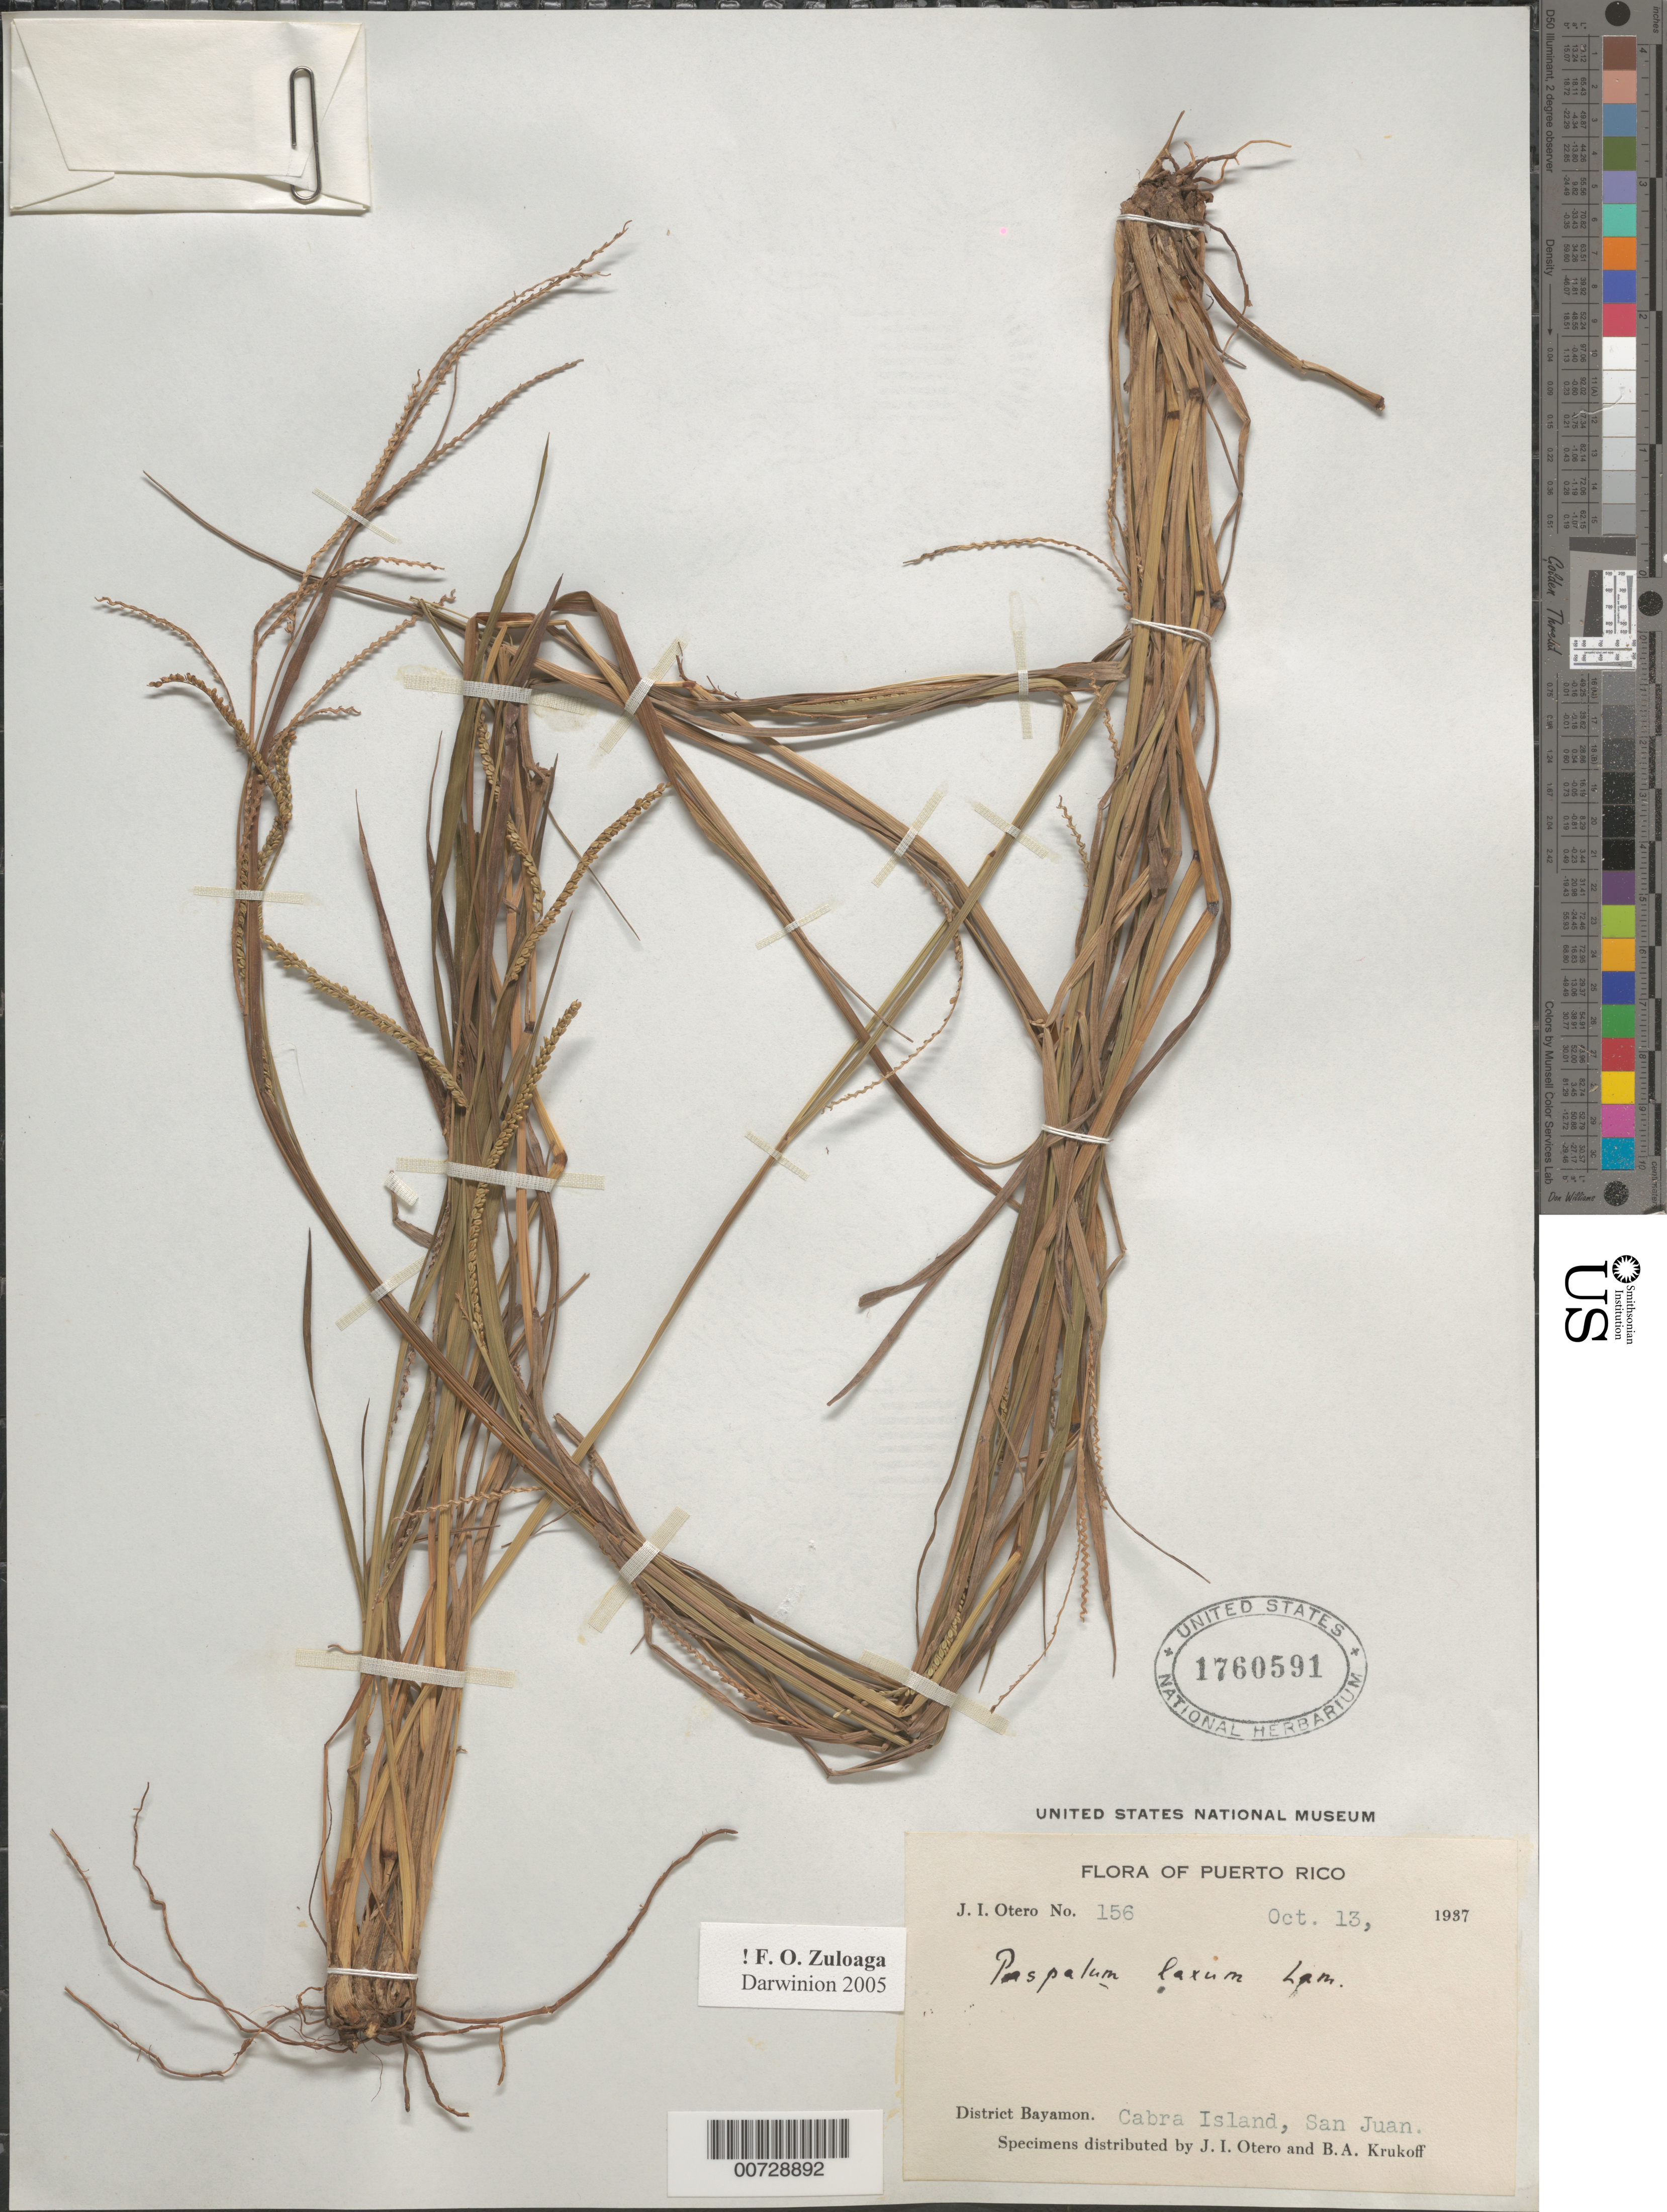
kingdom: Plantae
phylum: Tracheophyta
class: Liliopsida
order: Poales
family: Poaceae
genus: Paspalum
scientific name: Paspalum laxum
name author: Lam.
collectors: J. Otero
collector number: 156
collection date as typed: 13 Oct 1937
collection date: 1937-10-13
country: Puerto Rico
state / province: Bayamón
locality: Cabra Island, San Juan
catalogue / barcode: US 1760591